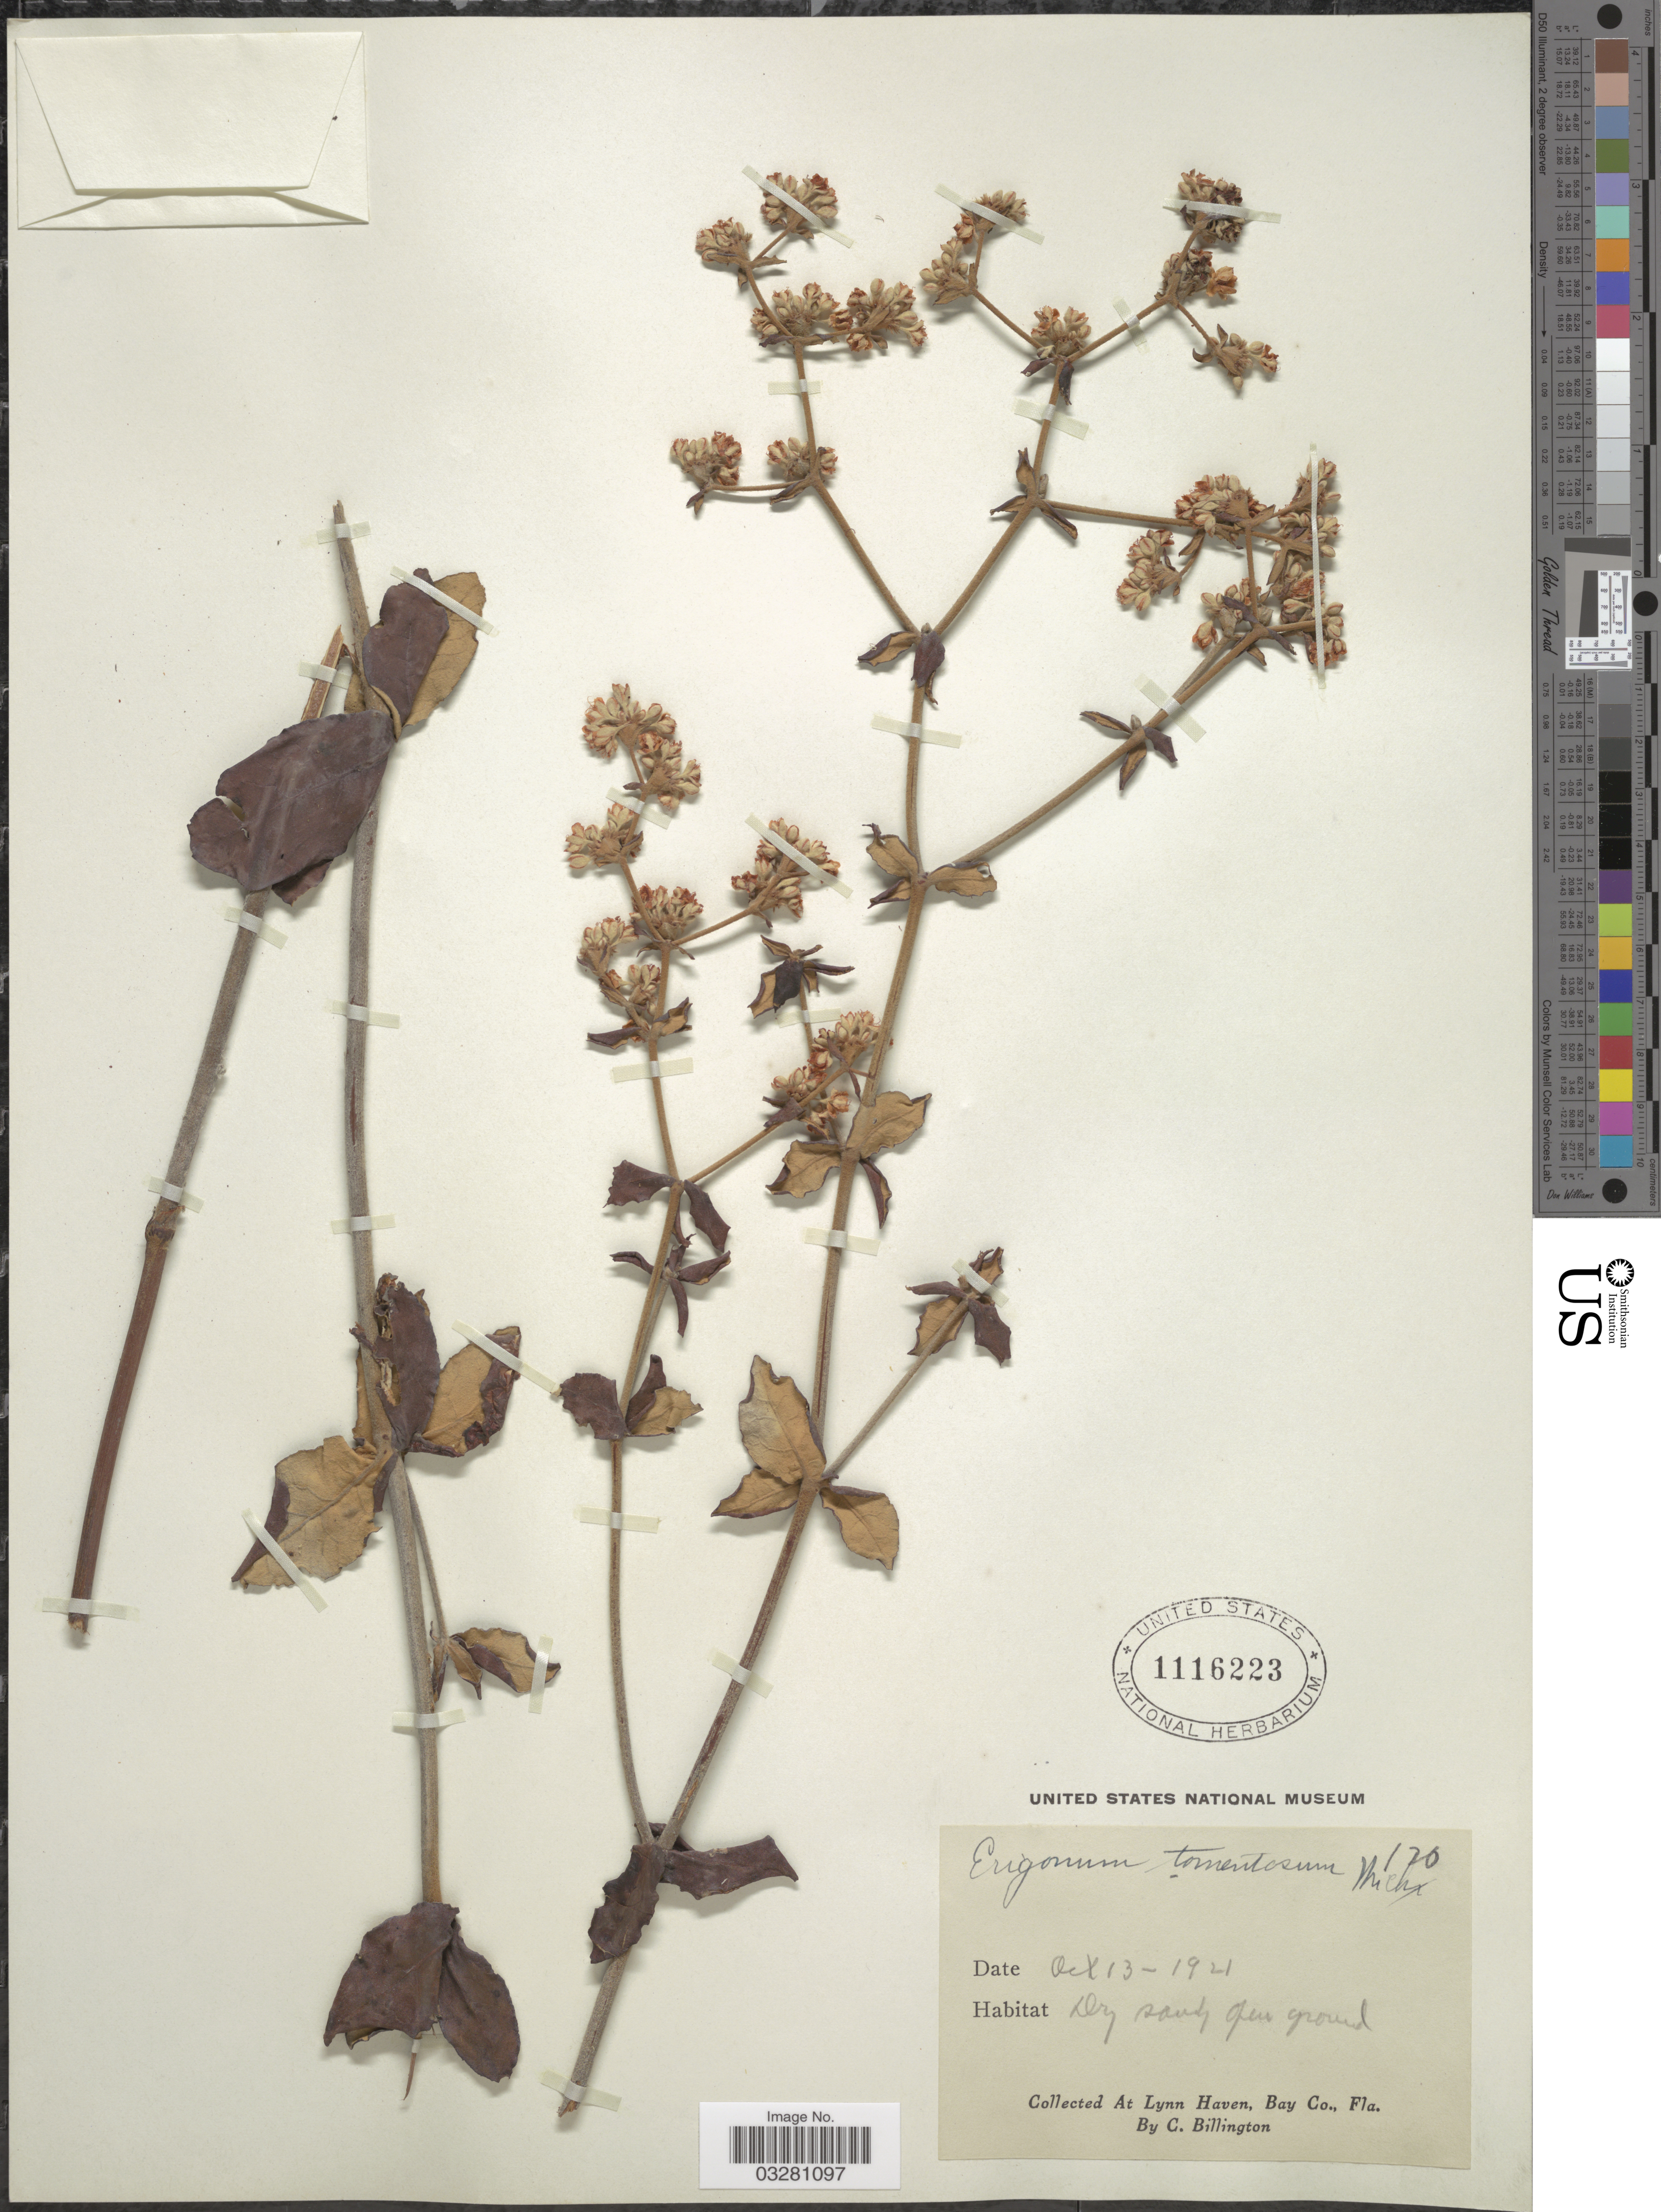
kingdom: Plantae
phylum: Tracheophyta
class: Magnoliopsida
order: Caryophyllales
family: Polygonaceae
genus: Eriogonum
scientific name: Eriogonum tomentosum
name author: Michx.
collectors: C. Billington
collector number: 120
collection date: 1921-10-13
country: United States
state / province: Florida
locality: Lynn Haven, Bay Co., Fla.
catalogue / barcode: US 1116223